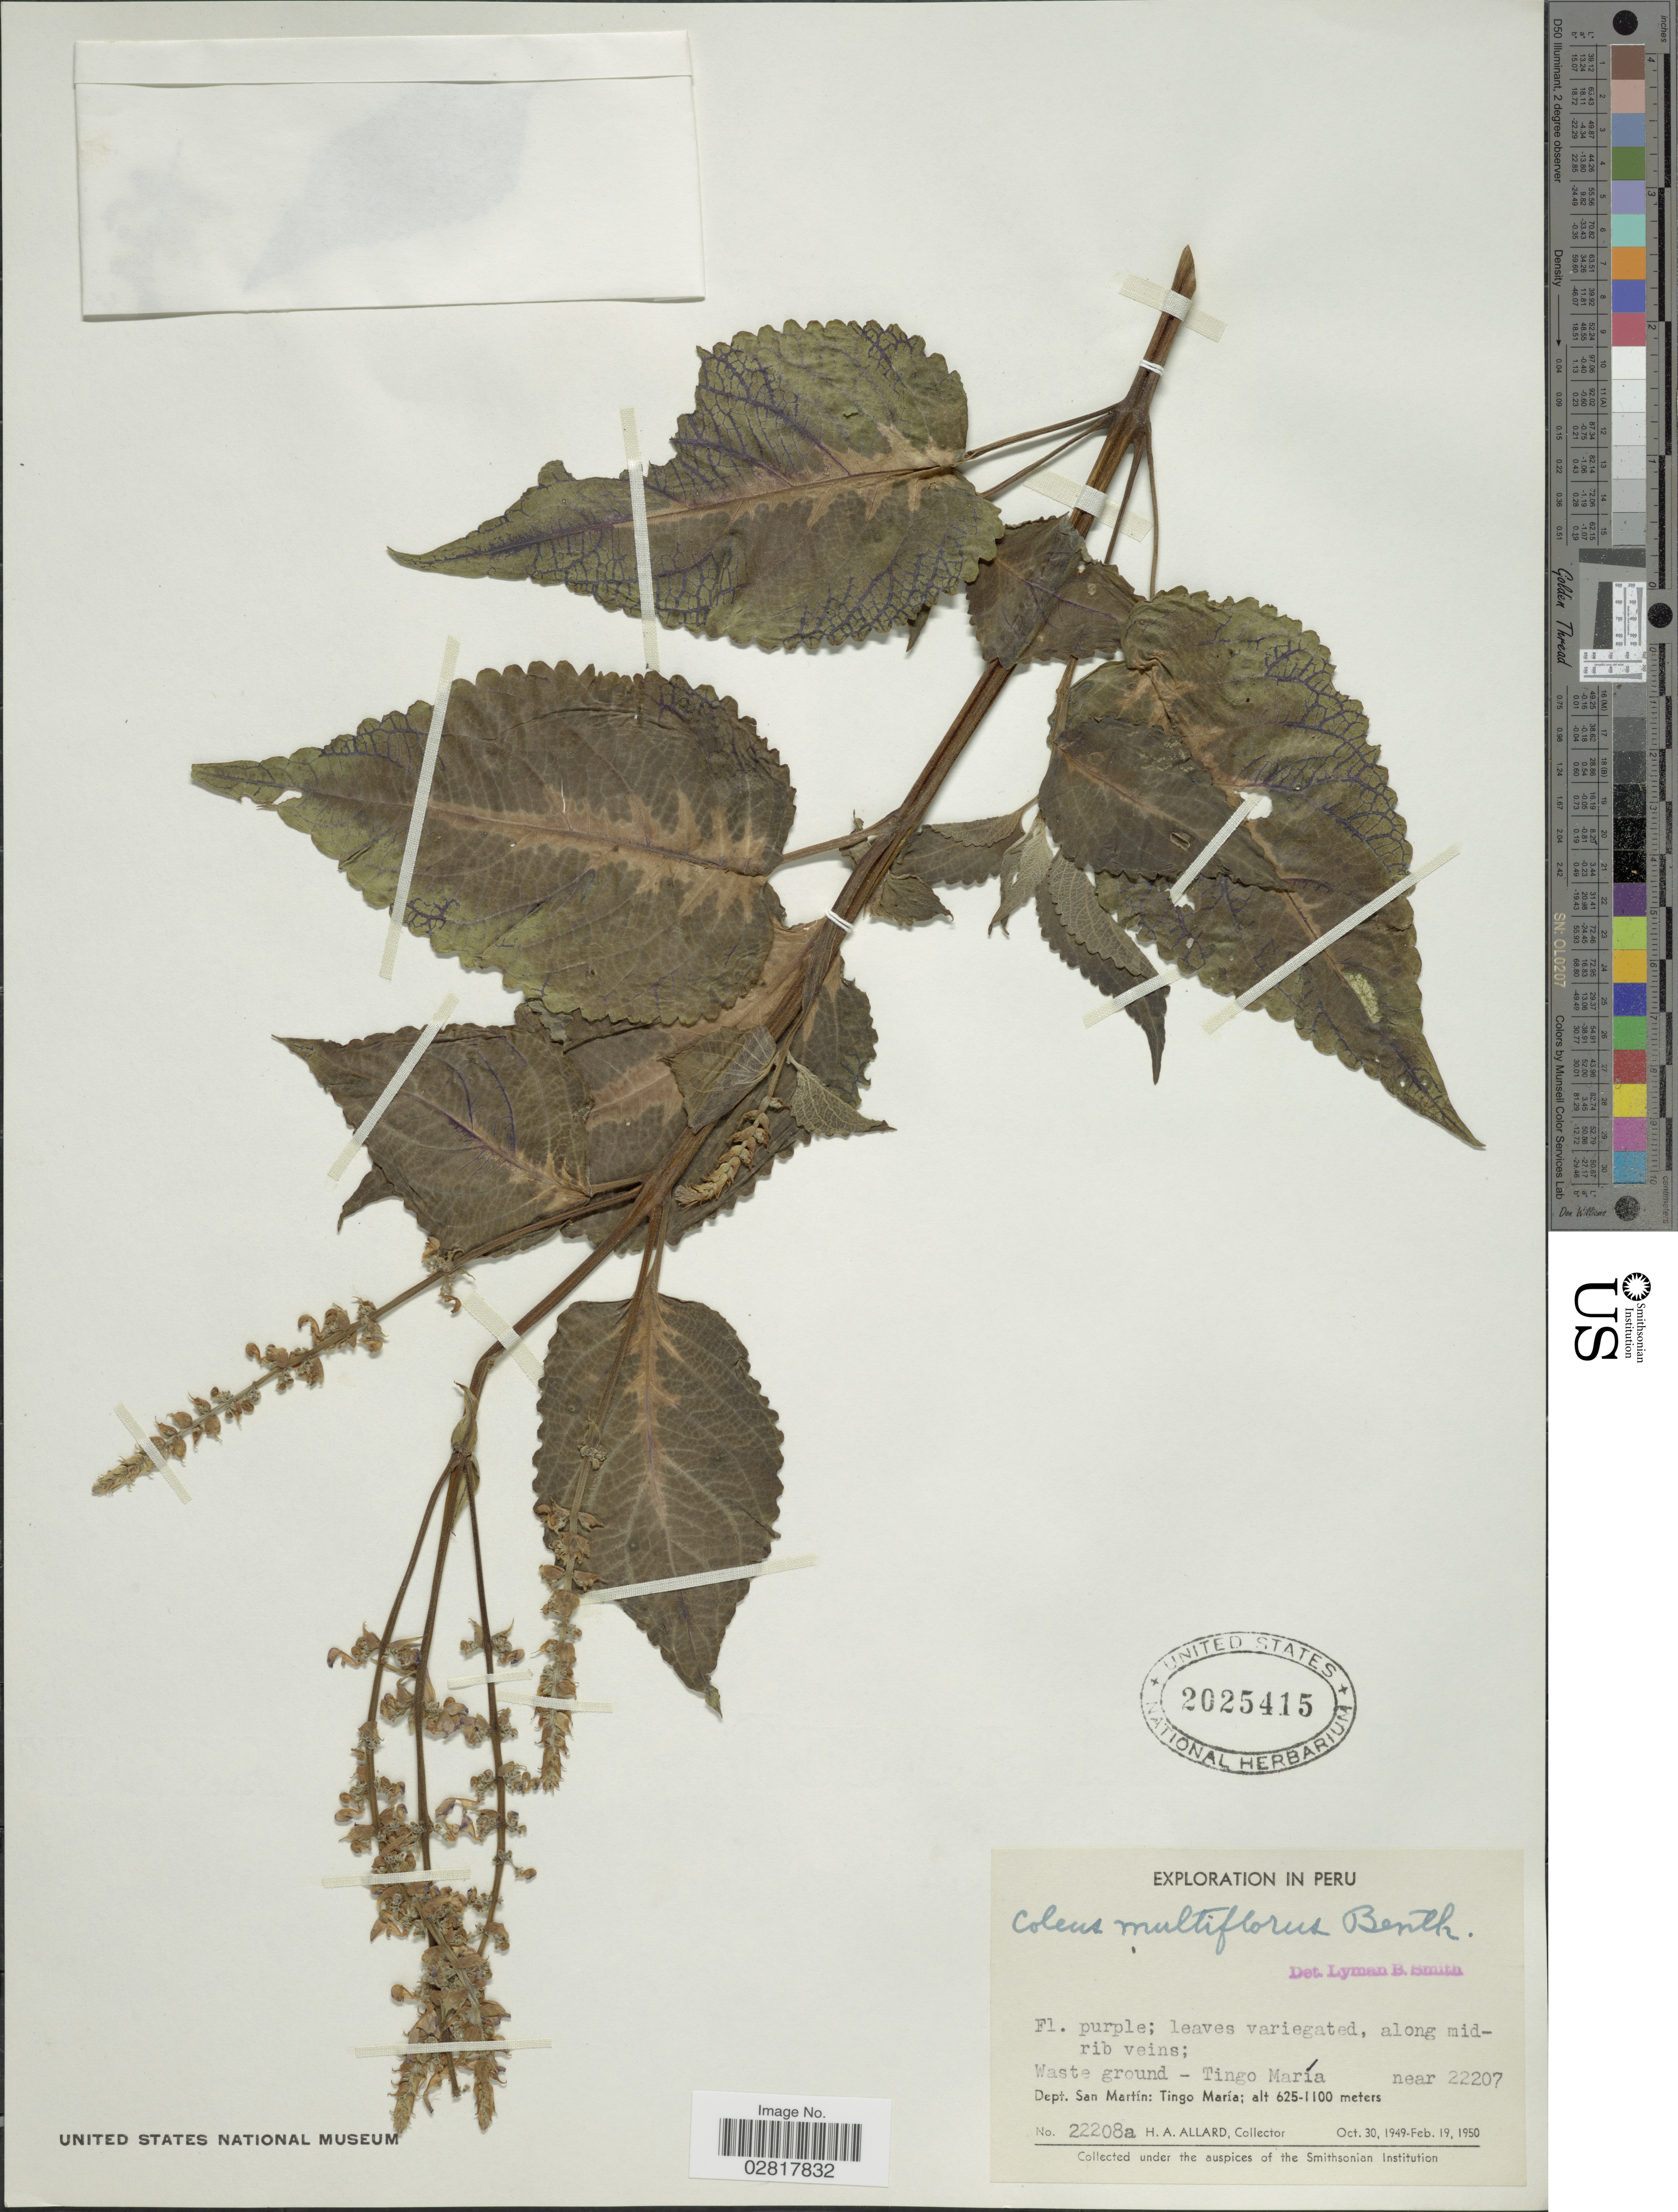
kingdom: Plantae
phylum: Tracheophyta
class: Magnoliopsida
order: Lamiales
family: Lamiaceae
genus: Plectranthus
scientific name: Plectranthus scutellarioides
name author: (L.) R. Br.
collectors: H. A. Allard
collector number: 22208a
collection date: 1949-10-30/1950-02-19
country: Peru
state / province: San Martín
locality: Tingo María near 22207. Dept. San Martín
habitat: waste ground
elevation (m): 625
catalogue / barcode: US 2025415